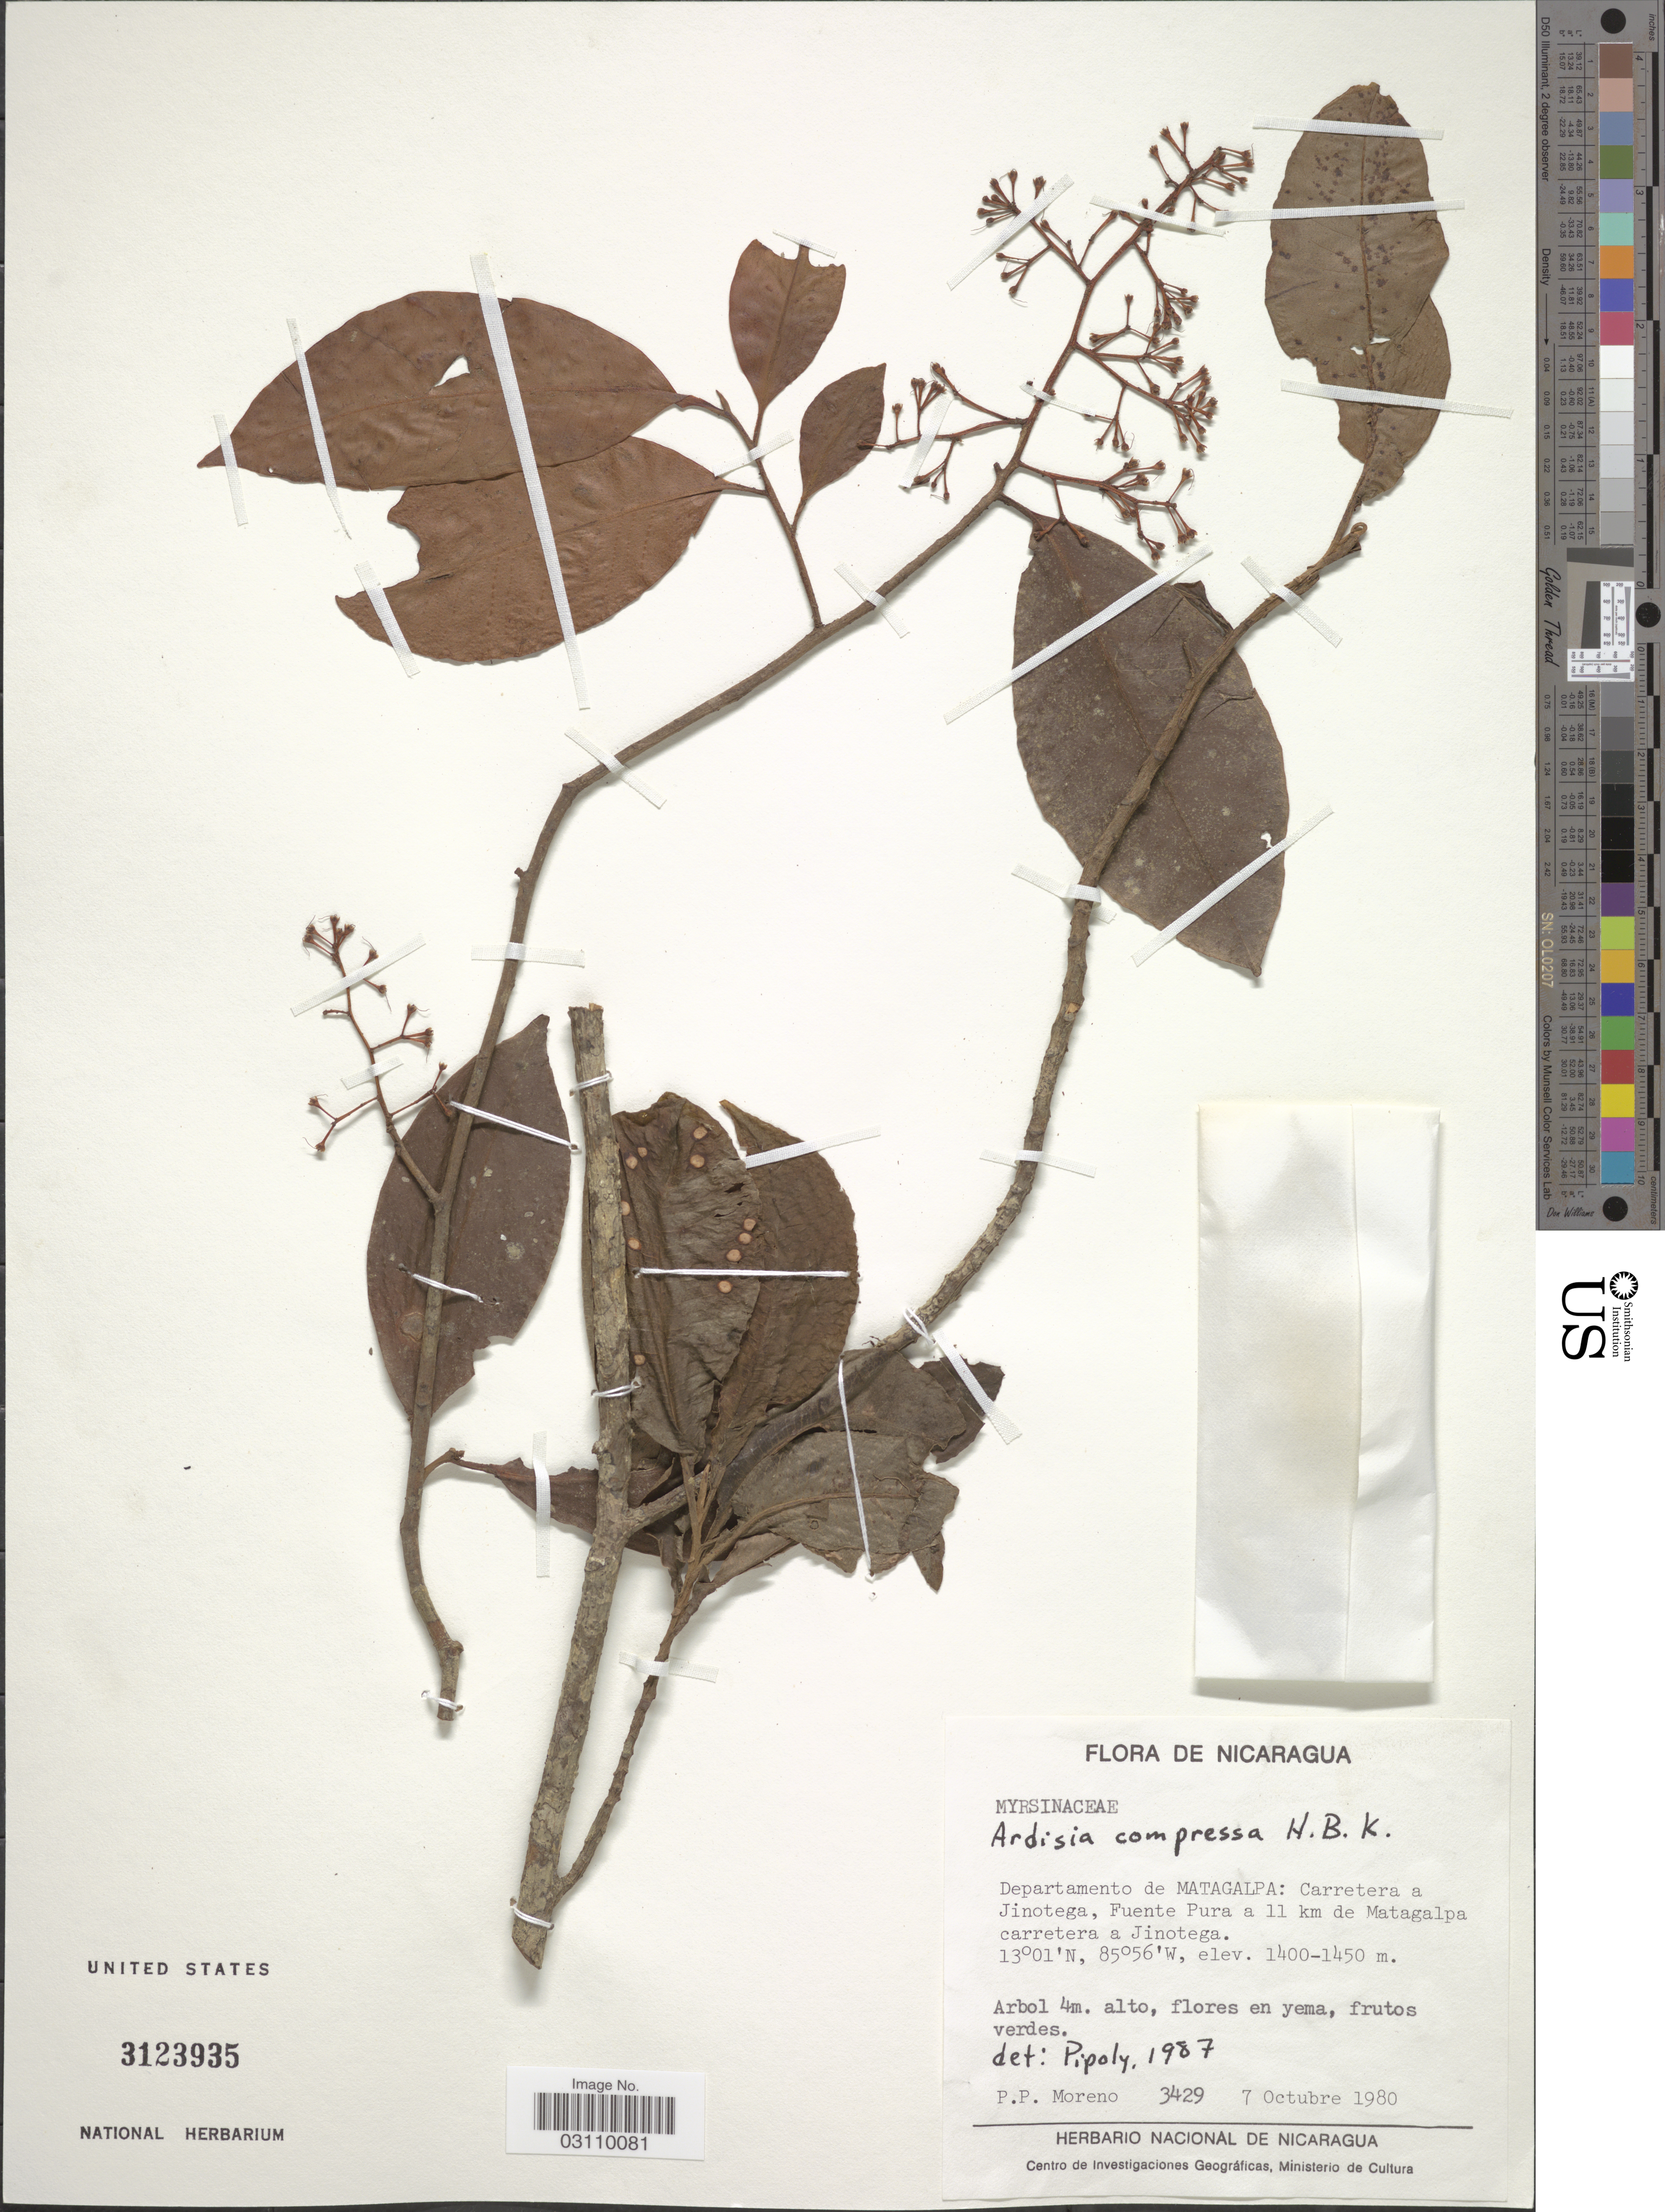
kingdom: Plantae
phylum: Tracheophyta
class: Magnoliopsida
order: Ericales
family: Primulaceae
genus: Ardisia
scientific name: Ardisia compressa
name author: Kunth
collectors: P. Moreno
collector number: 3429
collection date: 1980-10-07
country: Nicaragua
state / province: Matagalpa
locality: Departamento de Matagalpa: Carretera a Jinotega, Fuente Pura a 11 km de Matagalpa carretera a Jinotega.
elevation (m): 1400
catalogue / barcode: US 3123935